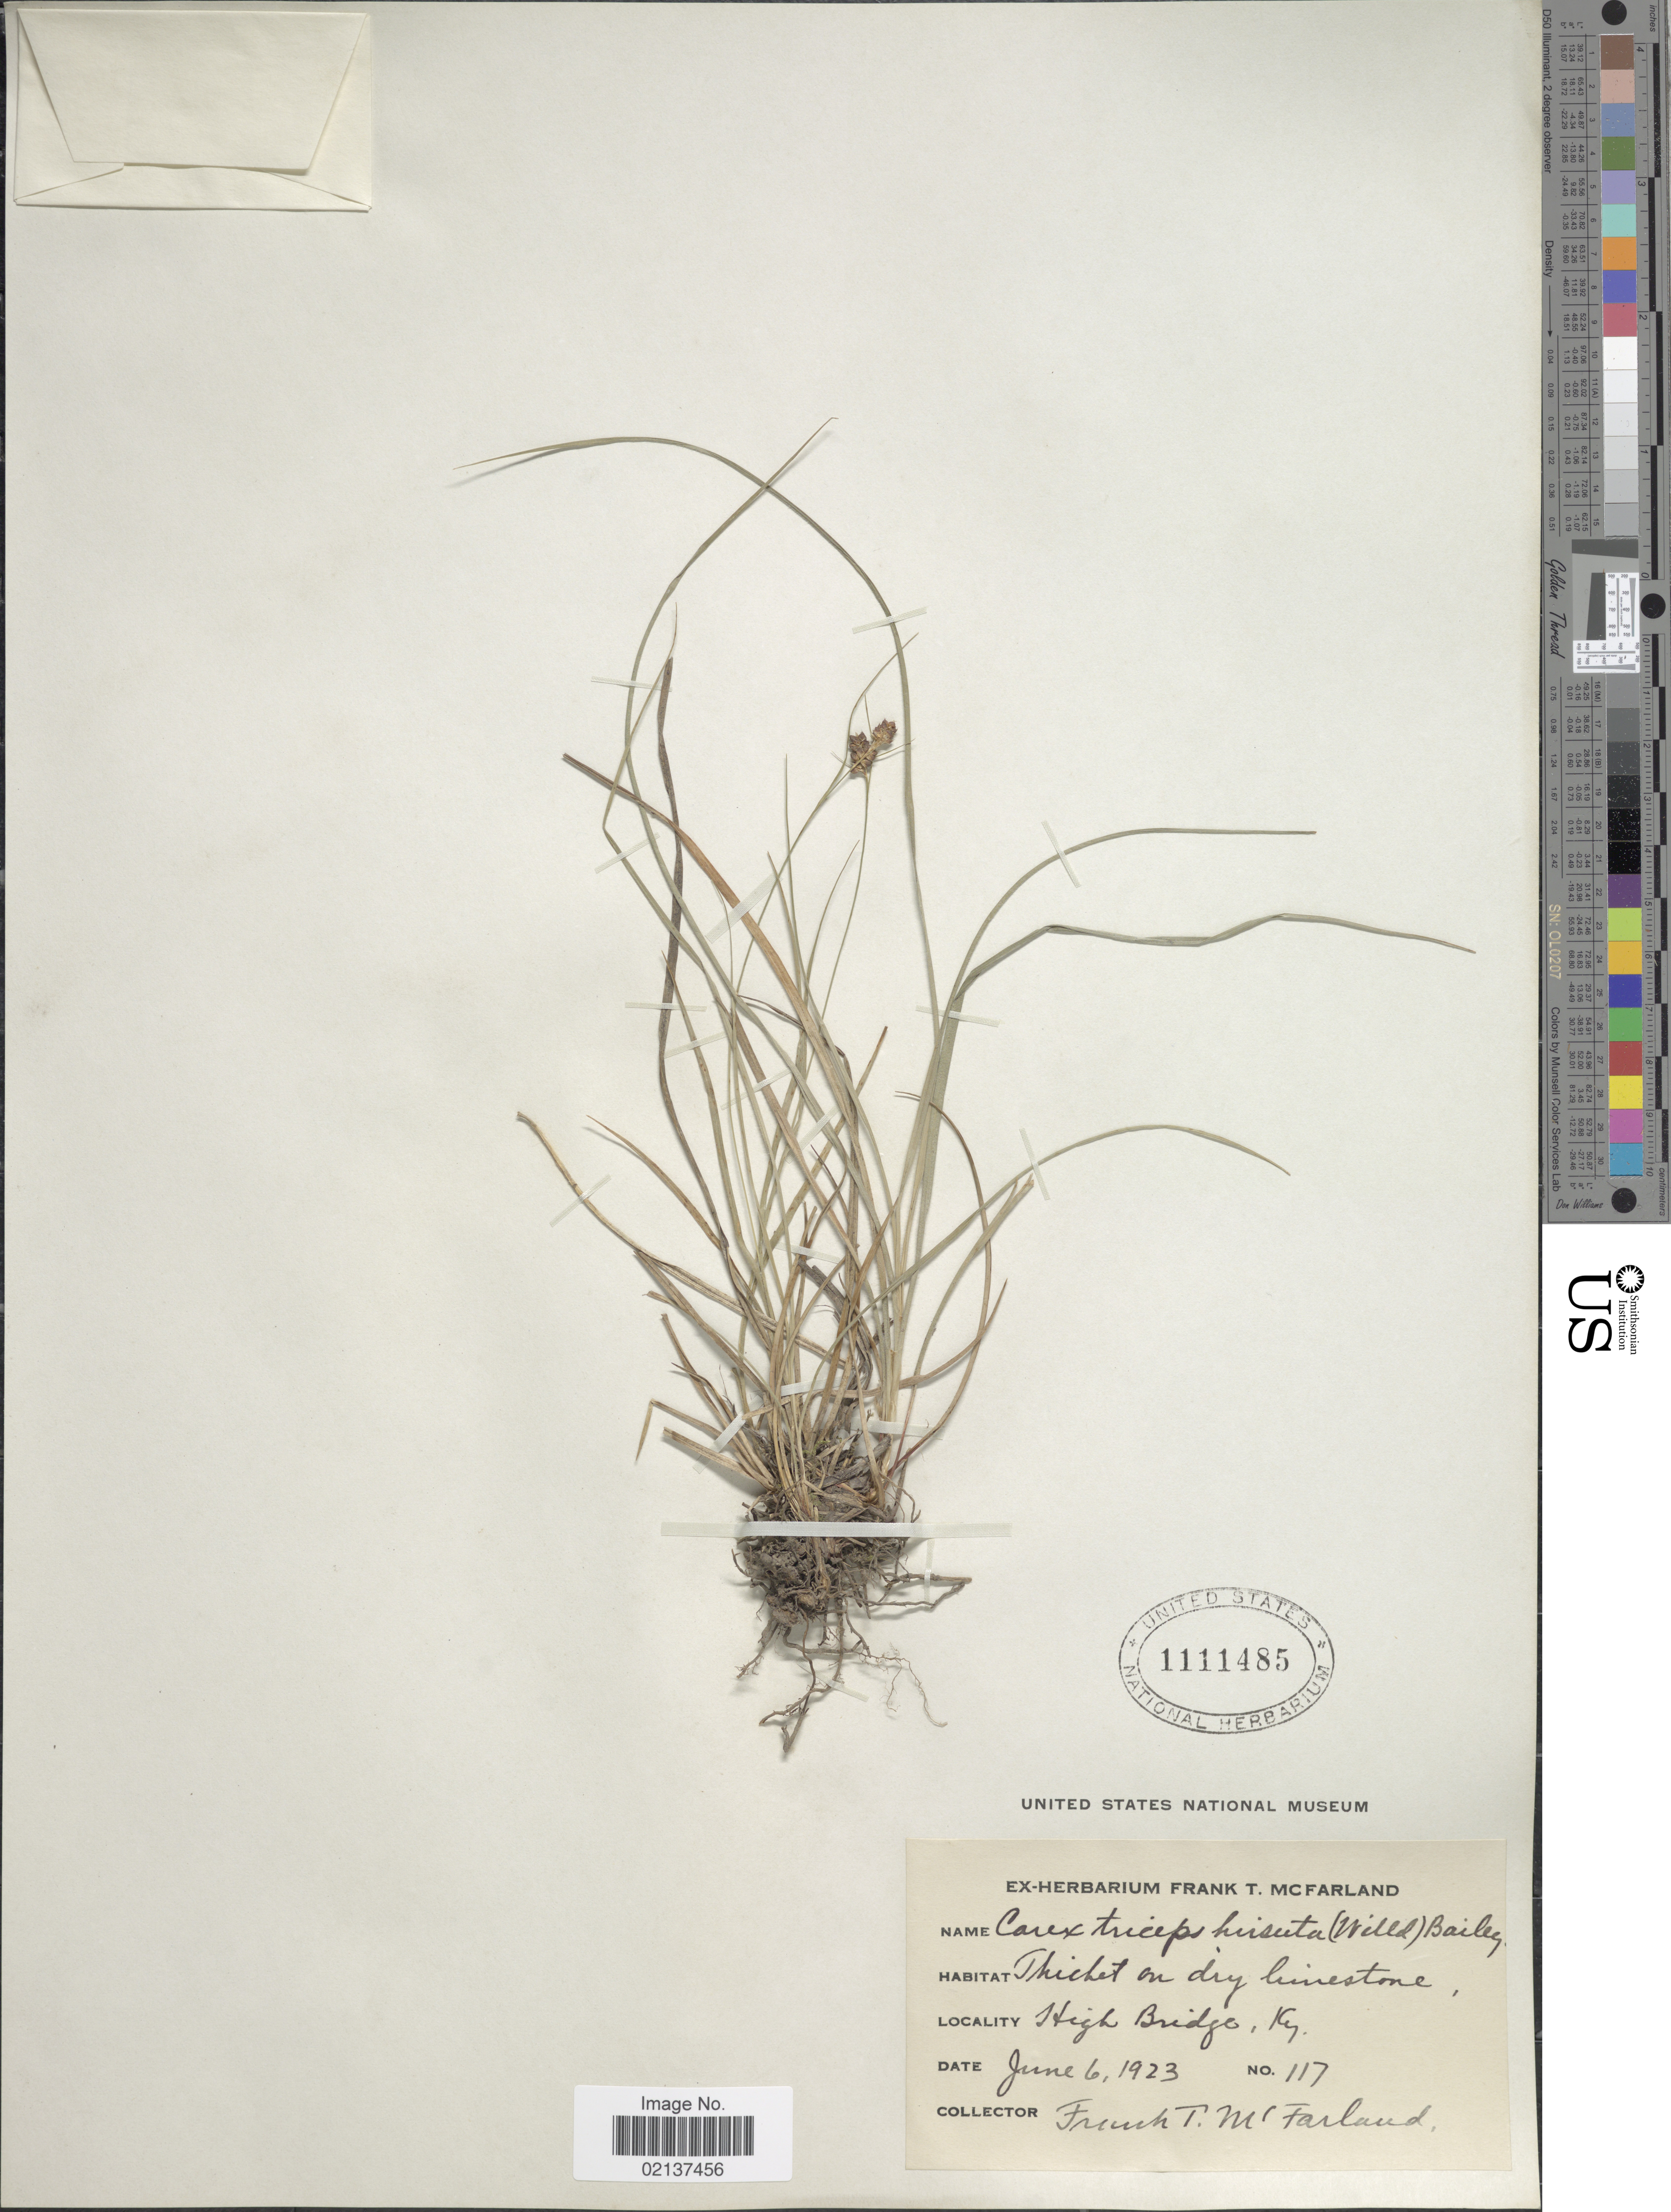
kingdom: Plantae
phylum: Tracheophyta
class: Liliopsida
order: Poales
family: Cyperaceae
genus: Carex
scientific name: Carex hirsutella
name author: Mack.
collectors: F. McFarland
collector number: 117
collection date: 1923-06-06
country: United States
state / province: Kentucky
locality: High Bridges, Ky.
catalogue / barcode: US 1111485